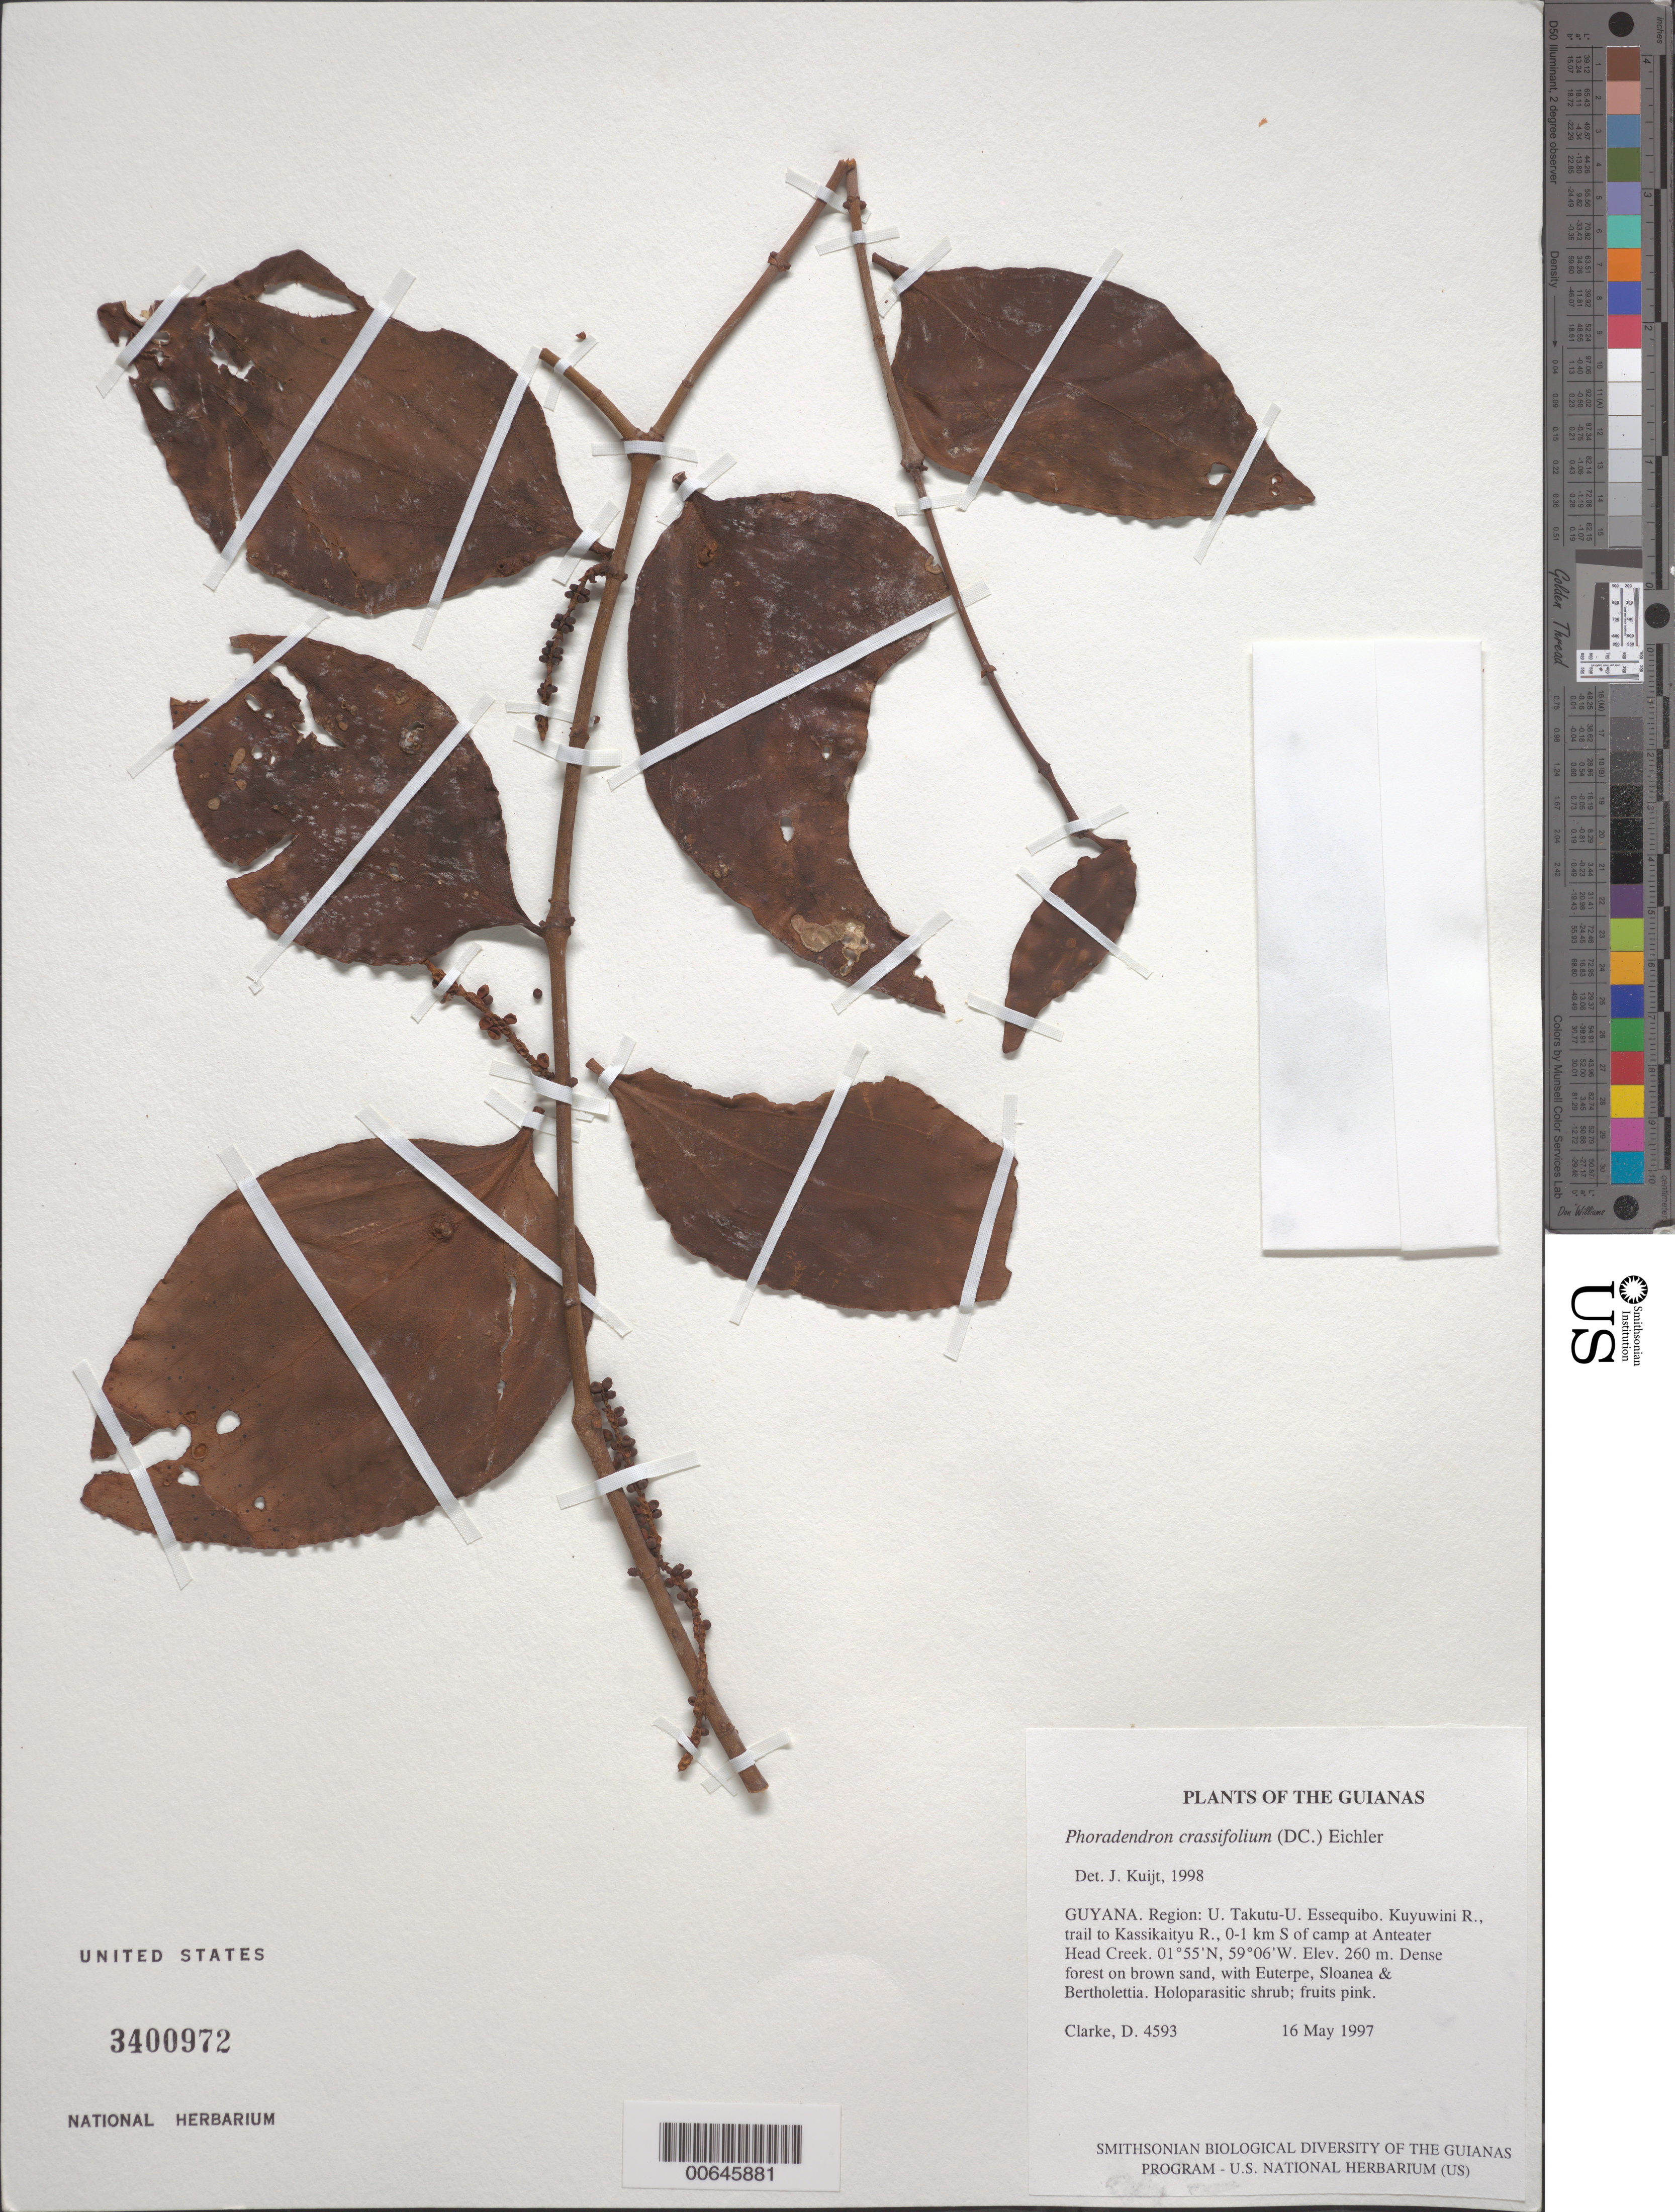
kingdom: Plantae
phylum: Tracheophyta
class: Magnoliopsida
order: Santalales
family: Viscaceae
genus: Phoradendron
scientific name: Phoradendron crassifolium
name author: (Pohl ex DC.) Eichler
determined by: Kuijt, Job, (CANADA)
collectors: H. D. Clarke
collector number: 4593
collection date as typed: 16 May 1997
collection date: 1997-05-16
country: Guyana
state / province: U. Takutu-U. Essequibo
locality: Kuyuwini R., trail to Kassikaityu R., 0-1 km S of camp at Anteater Head Creek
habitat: Dense forest on brown sand, with Euterpe, Sloanea & Bertholettia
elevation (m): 260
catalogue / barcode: US 3400972